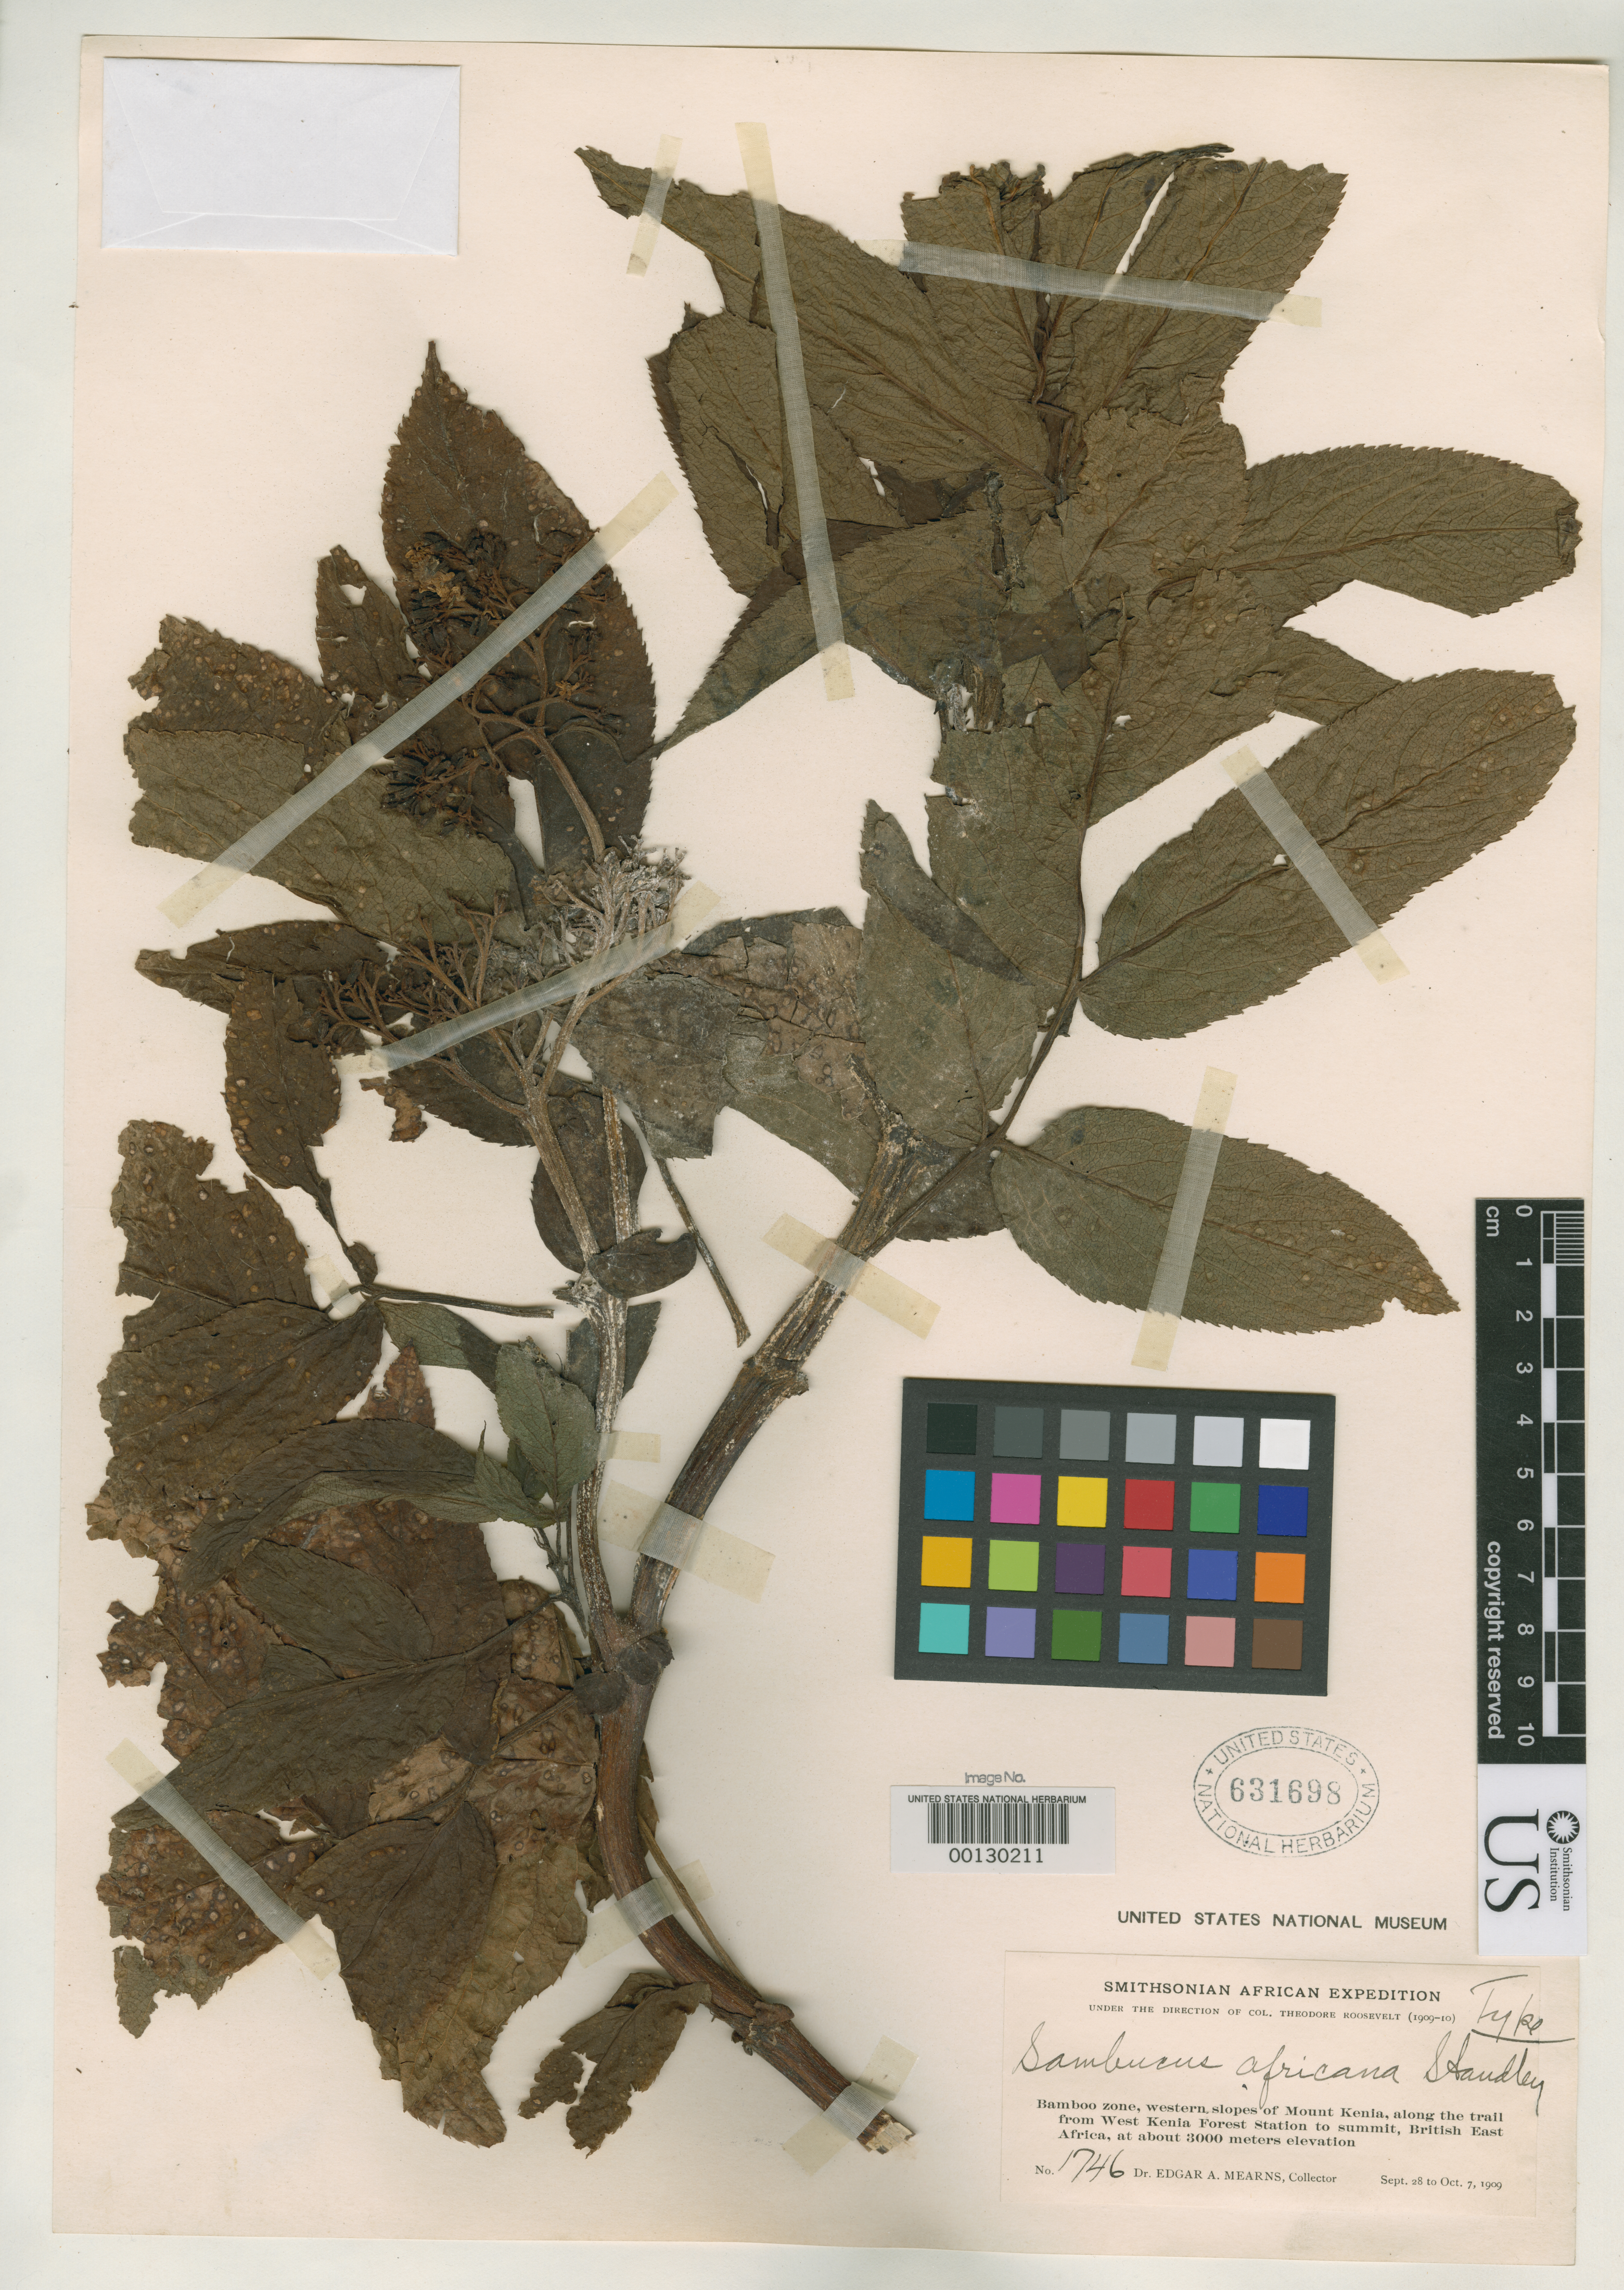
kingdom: Plantae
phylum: Tracheophyta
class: Magnoliopsida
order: Dipsacales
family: Viburnaceae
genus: Sambucus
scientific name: Sambucus africana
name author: Standl.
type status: Holotype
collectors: E. A. Mearns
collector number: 1746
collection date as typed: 28 Sep 1909 to 07 Oct 1909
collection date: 1909-09-28/1909-10-07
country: Kenya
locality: Bamboo zone, western slopes of Mount Kenia.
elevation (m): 3000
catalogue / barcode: US 631698